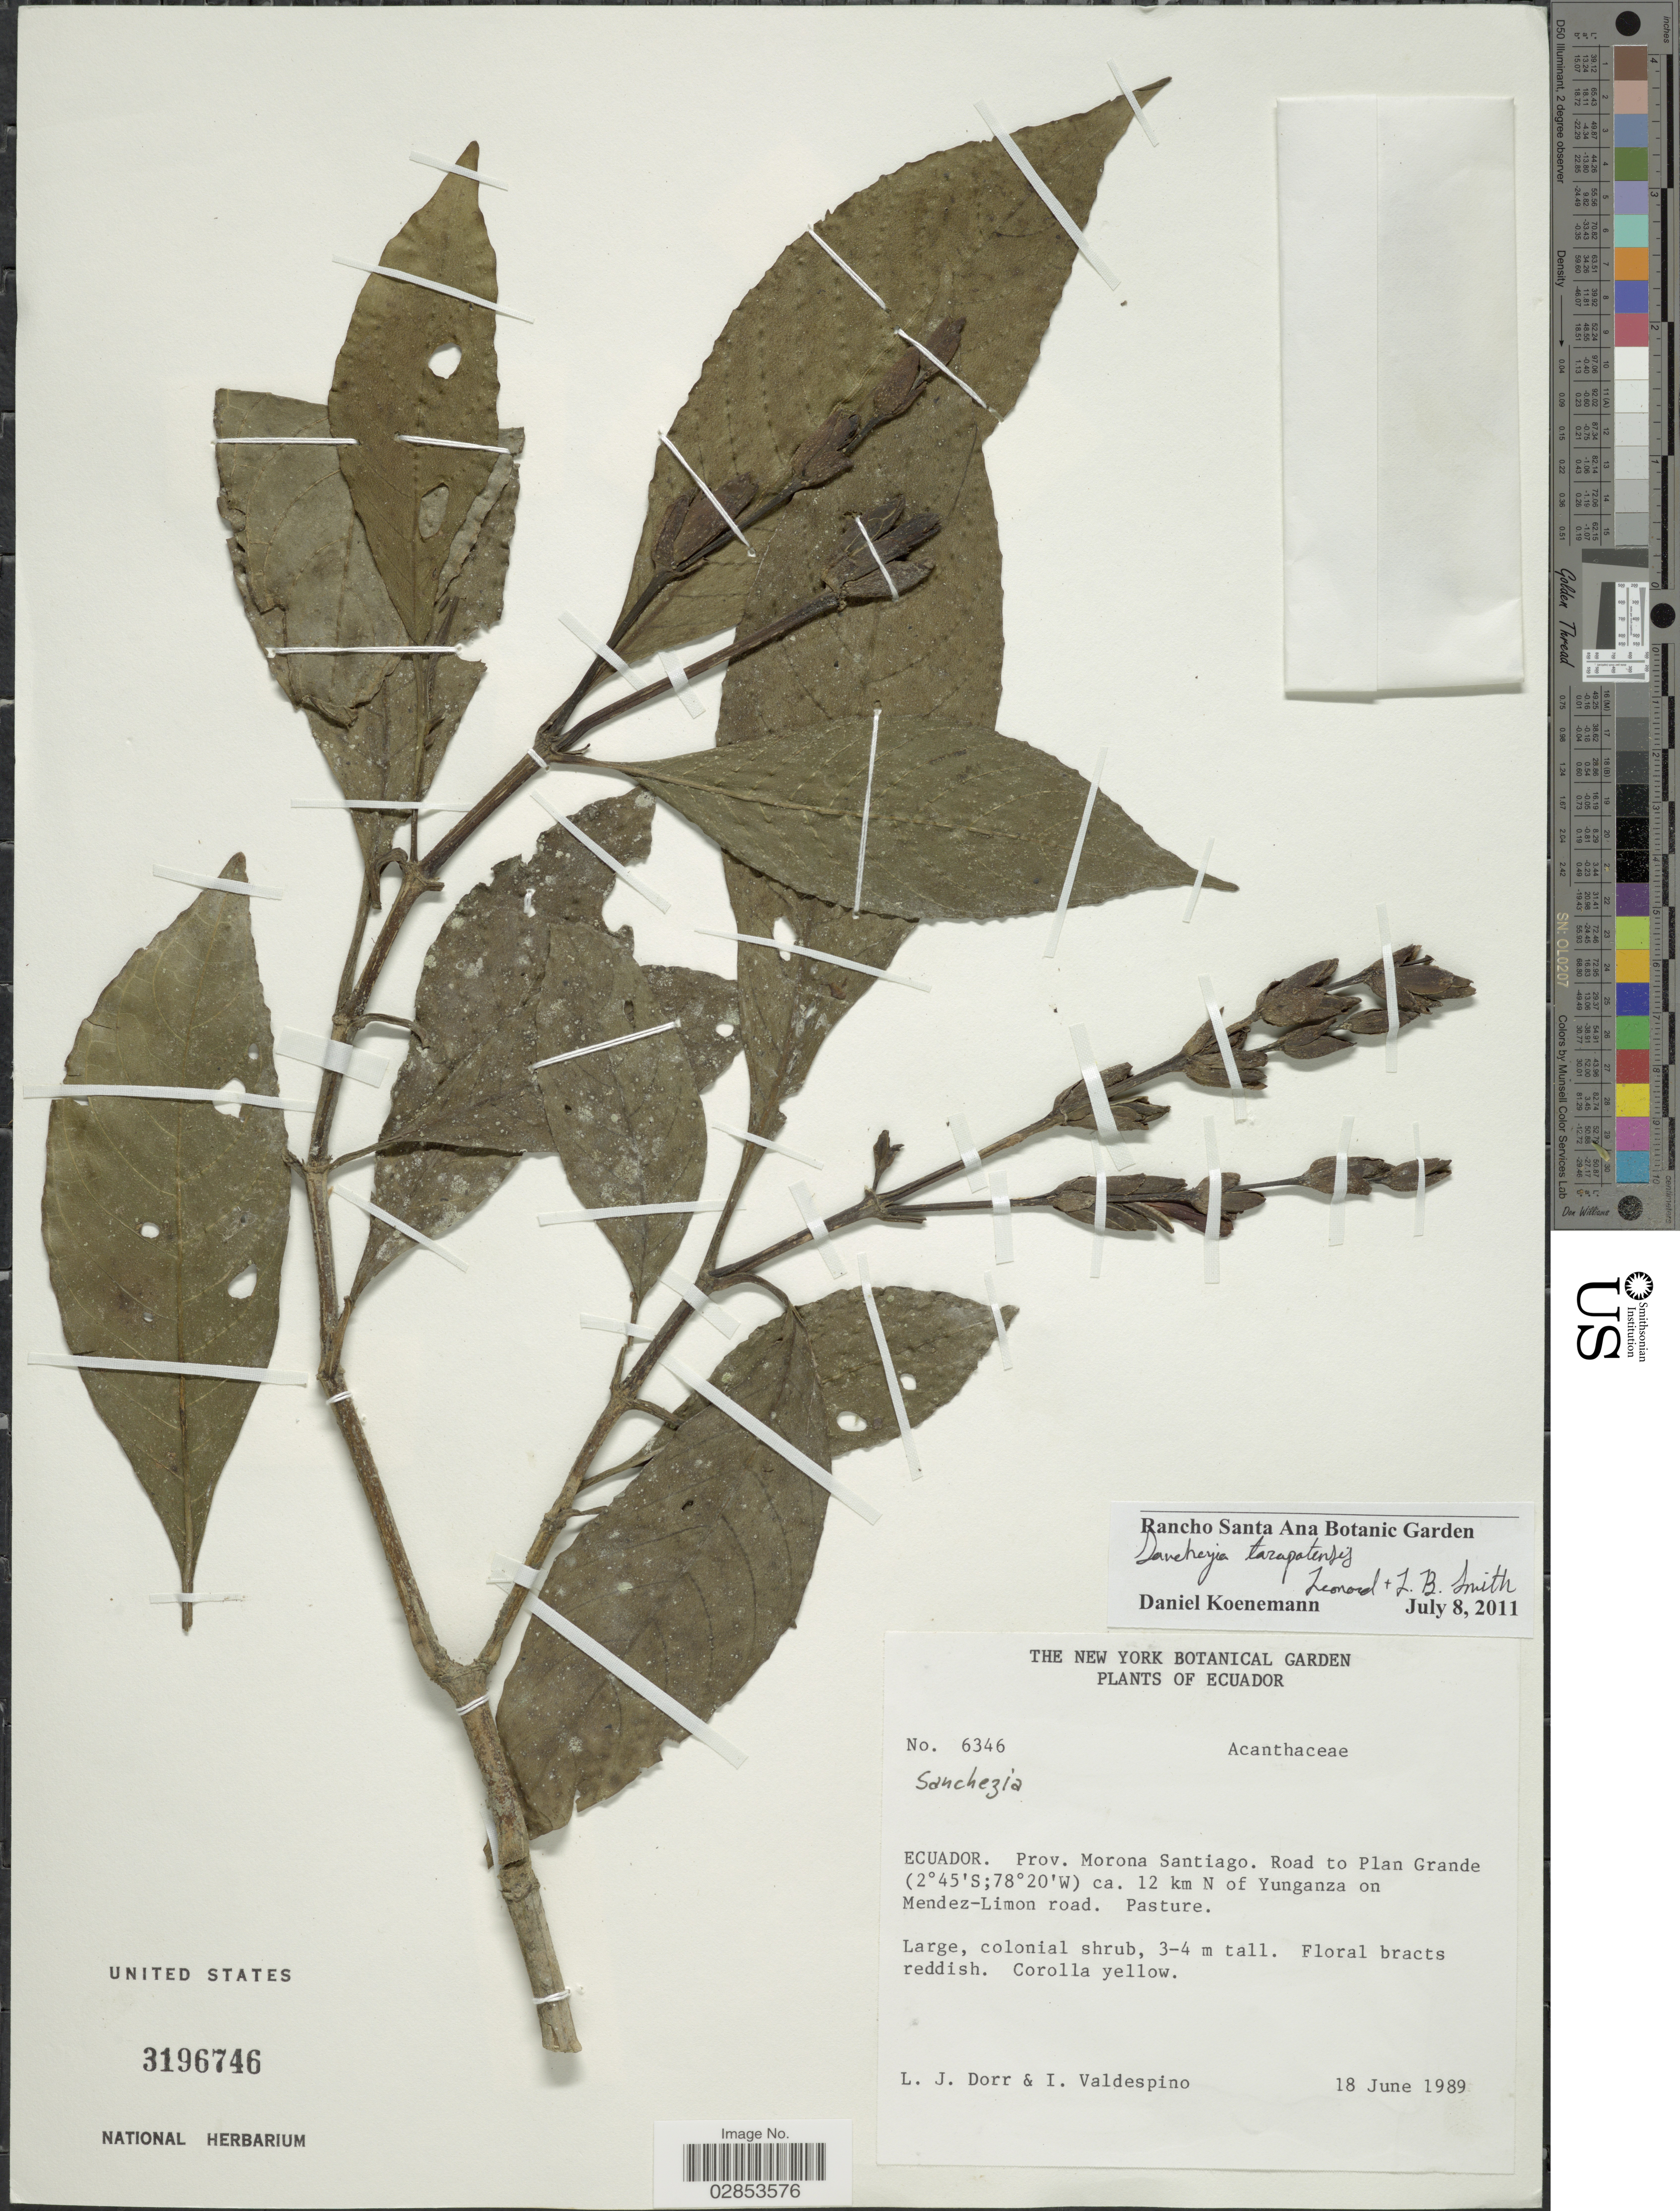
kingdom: Plantae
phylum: Tracheophyta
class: Magnoliopsida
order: Lamiales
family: Acanthaceae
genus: Sanchezia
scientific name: Sanchezia ecuadorensis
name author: Leonard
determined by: Azevedo, Igor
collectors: L. J. Dorr & I. Valdespinio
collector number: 6346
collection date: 1989-06-18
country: Ecuador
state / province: Morona-Santiago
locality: Road to Plan Grande ca. 12 km N of Yunganza on Mendez-Limon road.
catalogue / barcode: US 3196746